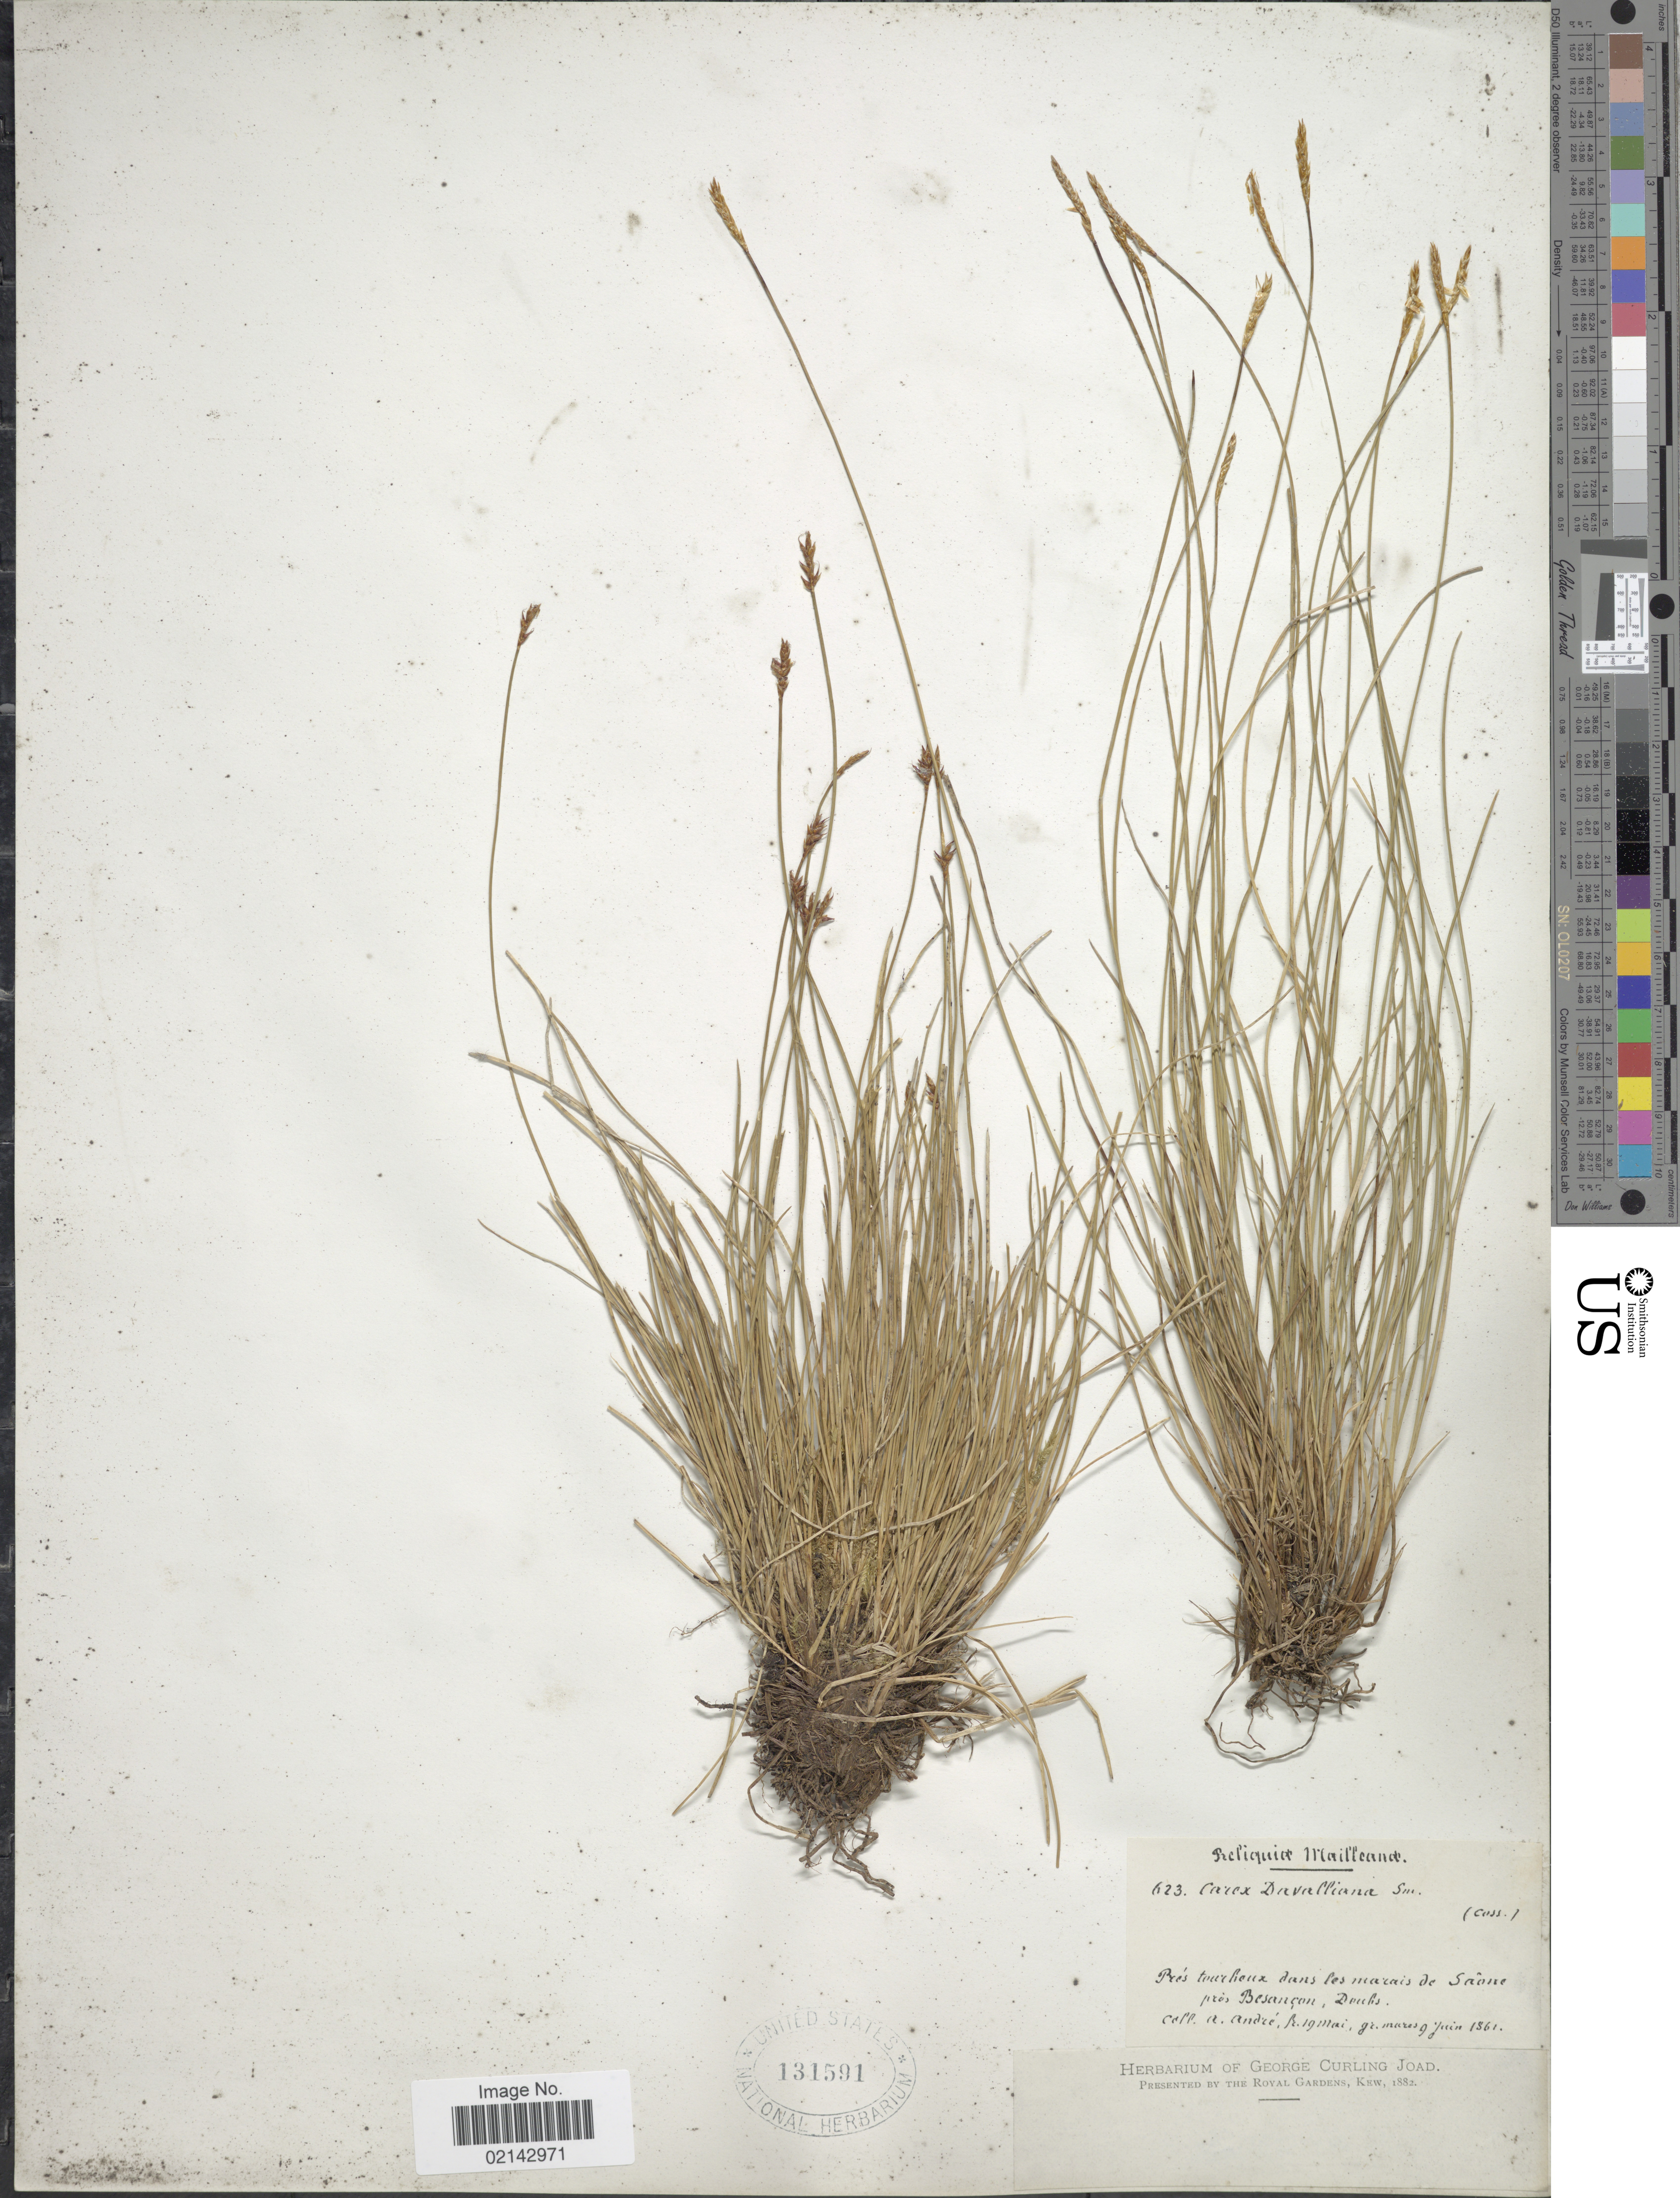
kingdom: Plantae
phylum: Tracheophyta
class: Liliopsida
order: Poales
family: Cyperaceae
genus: Carex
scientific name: Carex davalliana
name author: Sm.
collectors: A. André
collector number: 623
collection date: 1861-05-19/1861-06-09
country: France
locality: Reliquiae Mailleanae, Pres tourlieux dans les marais de Saone pre, Besancon, Deuhs. [interpreted]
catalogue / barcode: US 131591